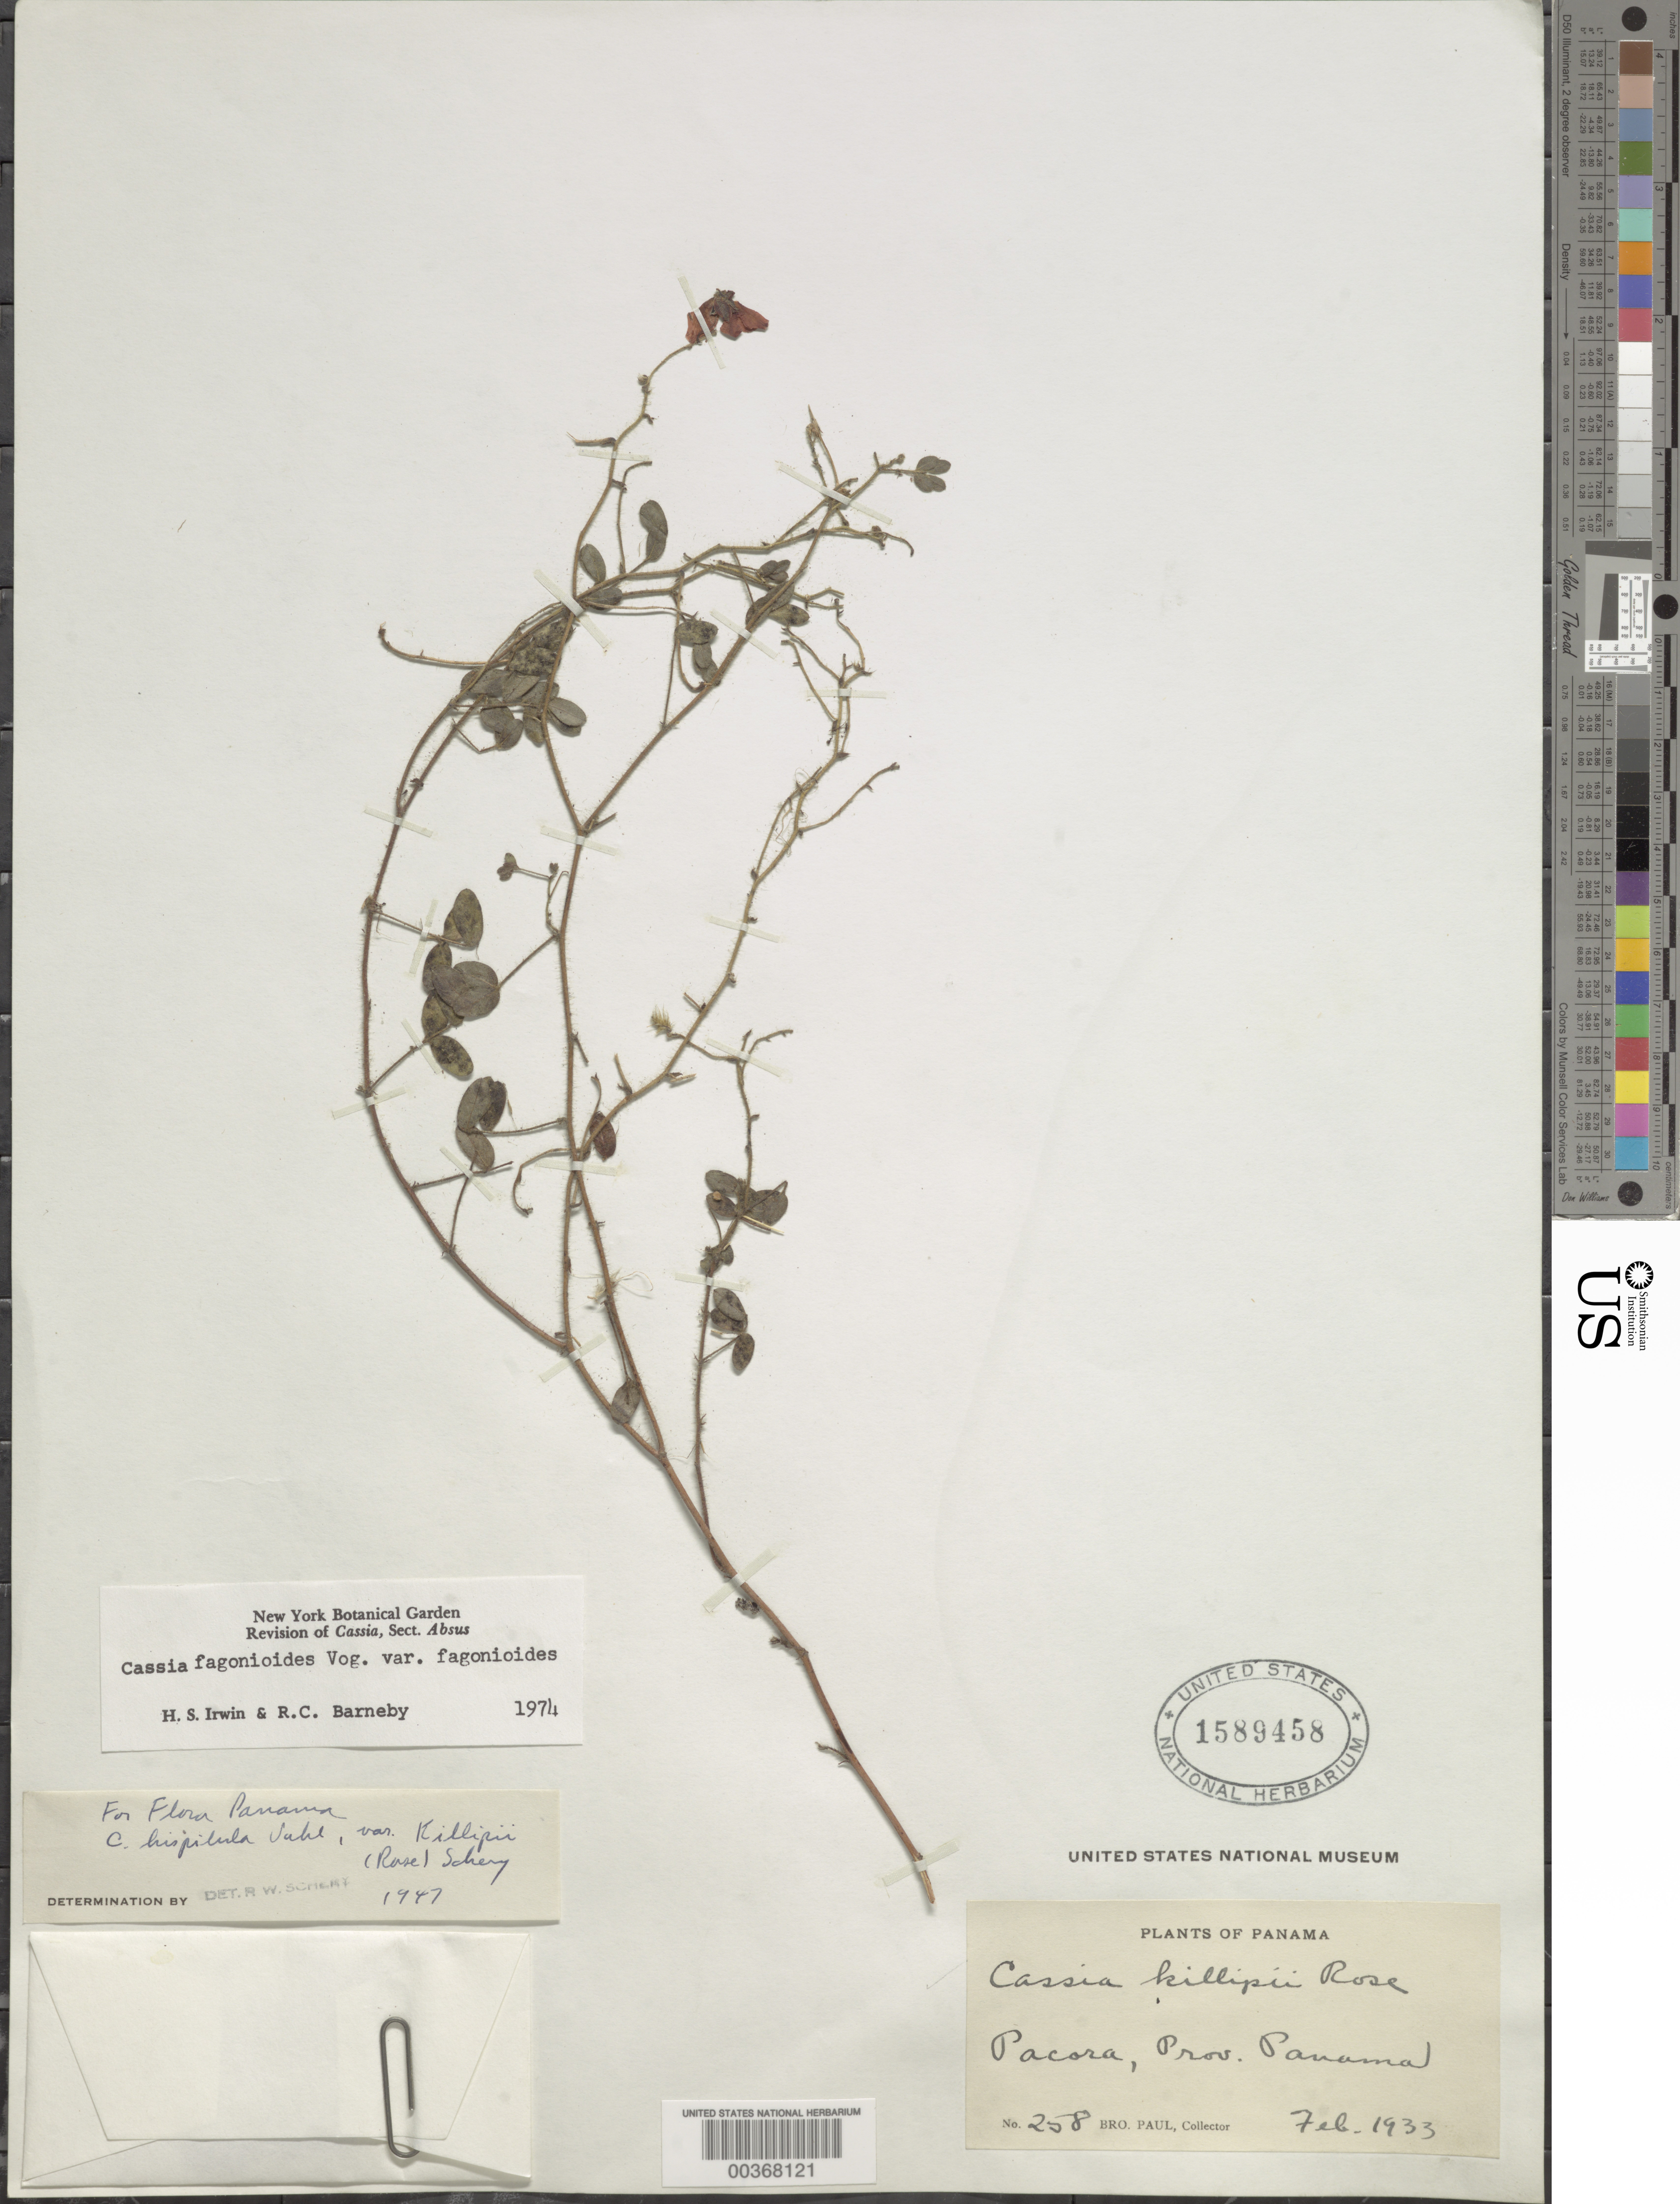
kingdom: Plantae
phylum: Tracheophyta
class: Magnoliopsida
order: Fabales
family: Fabaceae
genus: Chamaecrista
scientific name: Chamaecrista fagonioides var. fagonioides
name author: (Vogel) H.S. Irwin & Barneby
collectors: B. Paul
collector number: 258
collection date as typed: Feb 1933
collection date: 1933-02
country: Panama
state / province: Panamá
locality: Pacora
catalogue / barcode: US 1589458